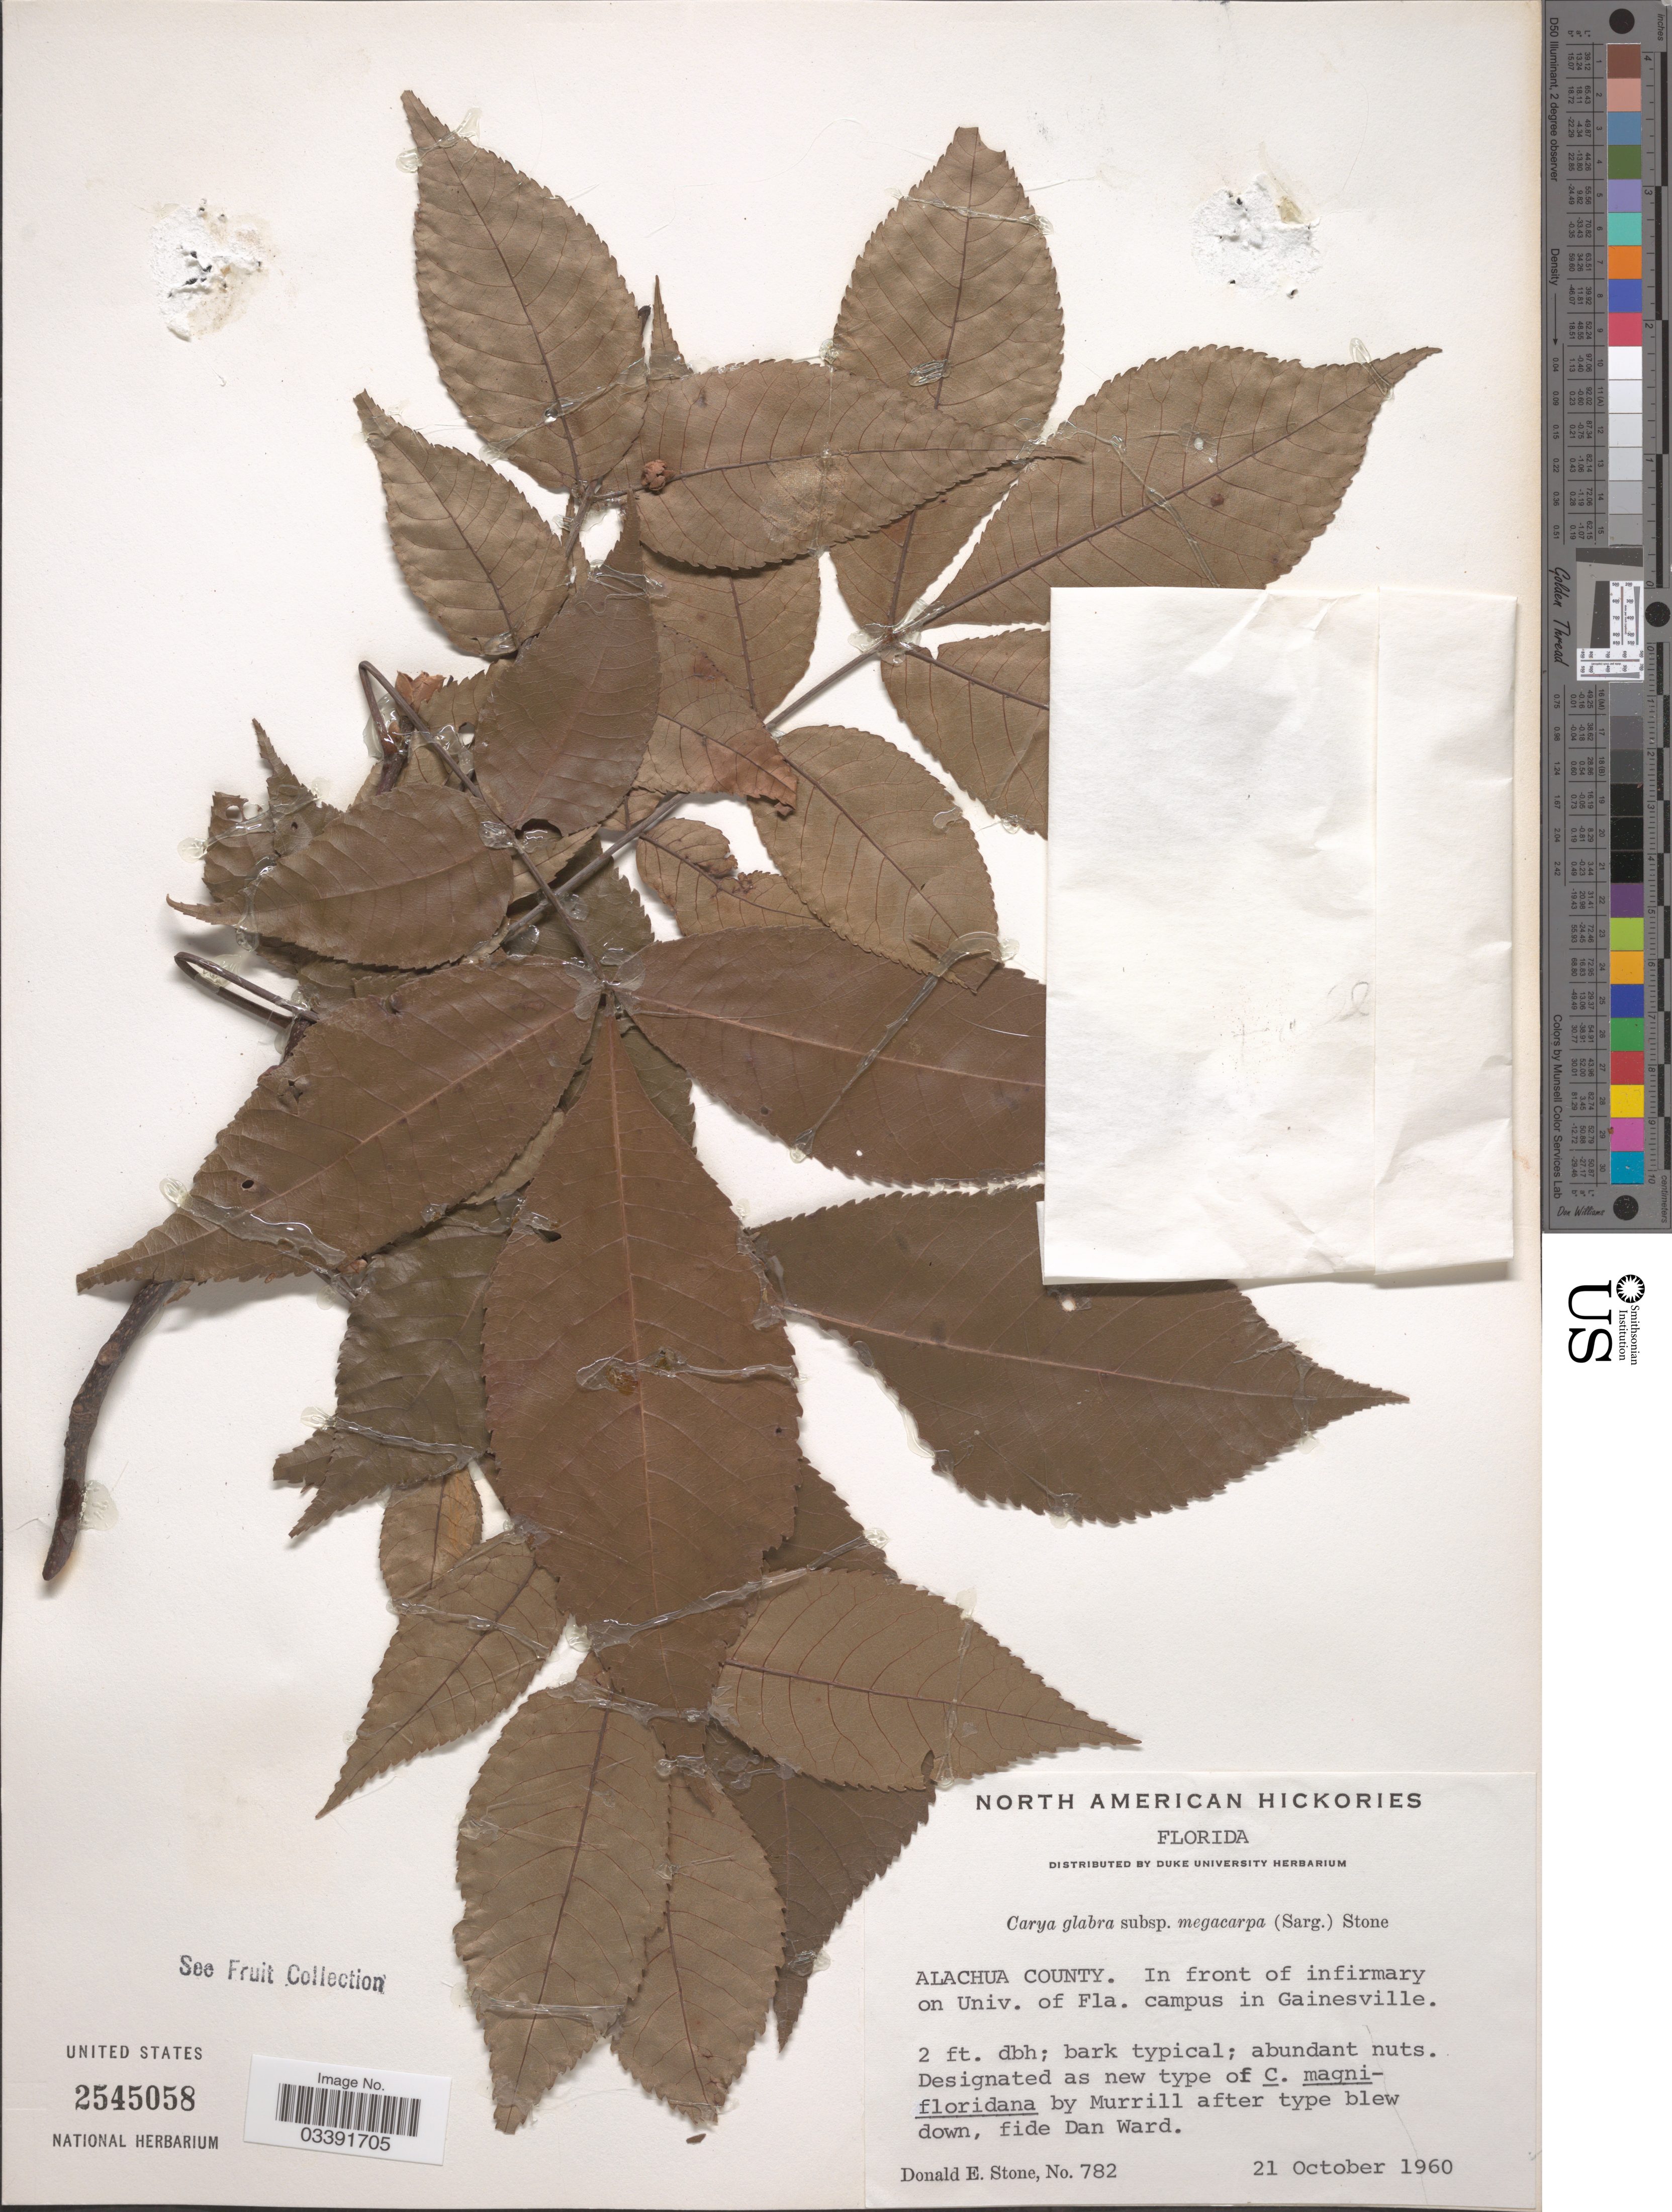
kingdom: Plantae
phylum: Tracheophyta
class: Magnoliopsida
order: Fagales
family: Juglandaceae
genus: Carya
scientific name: Carya glabra var. megacarpa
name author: (Sarg.) Sarg.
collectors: D. Stone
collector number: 782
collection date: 1960-10-21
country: United States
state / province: Florida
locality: Alachua County. In front of infirmary on Univ. of FLA. campus in Gainesville.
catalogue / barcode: US 2545058